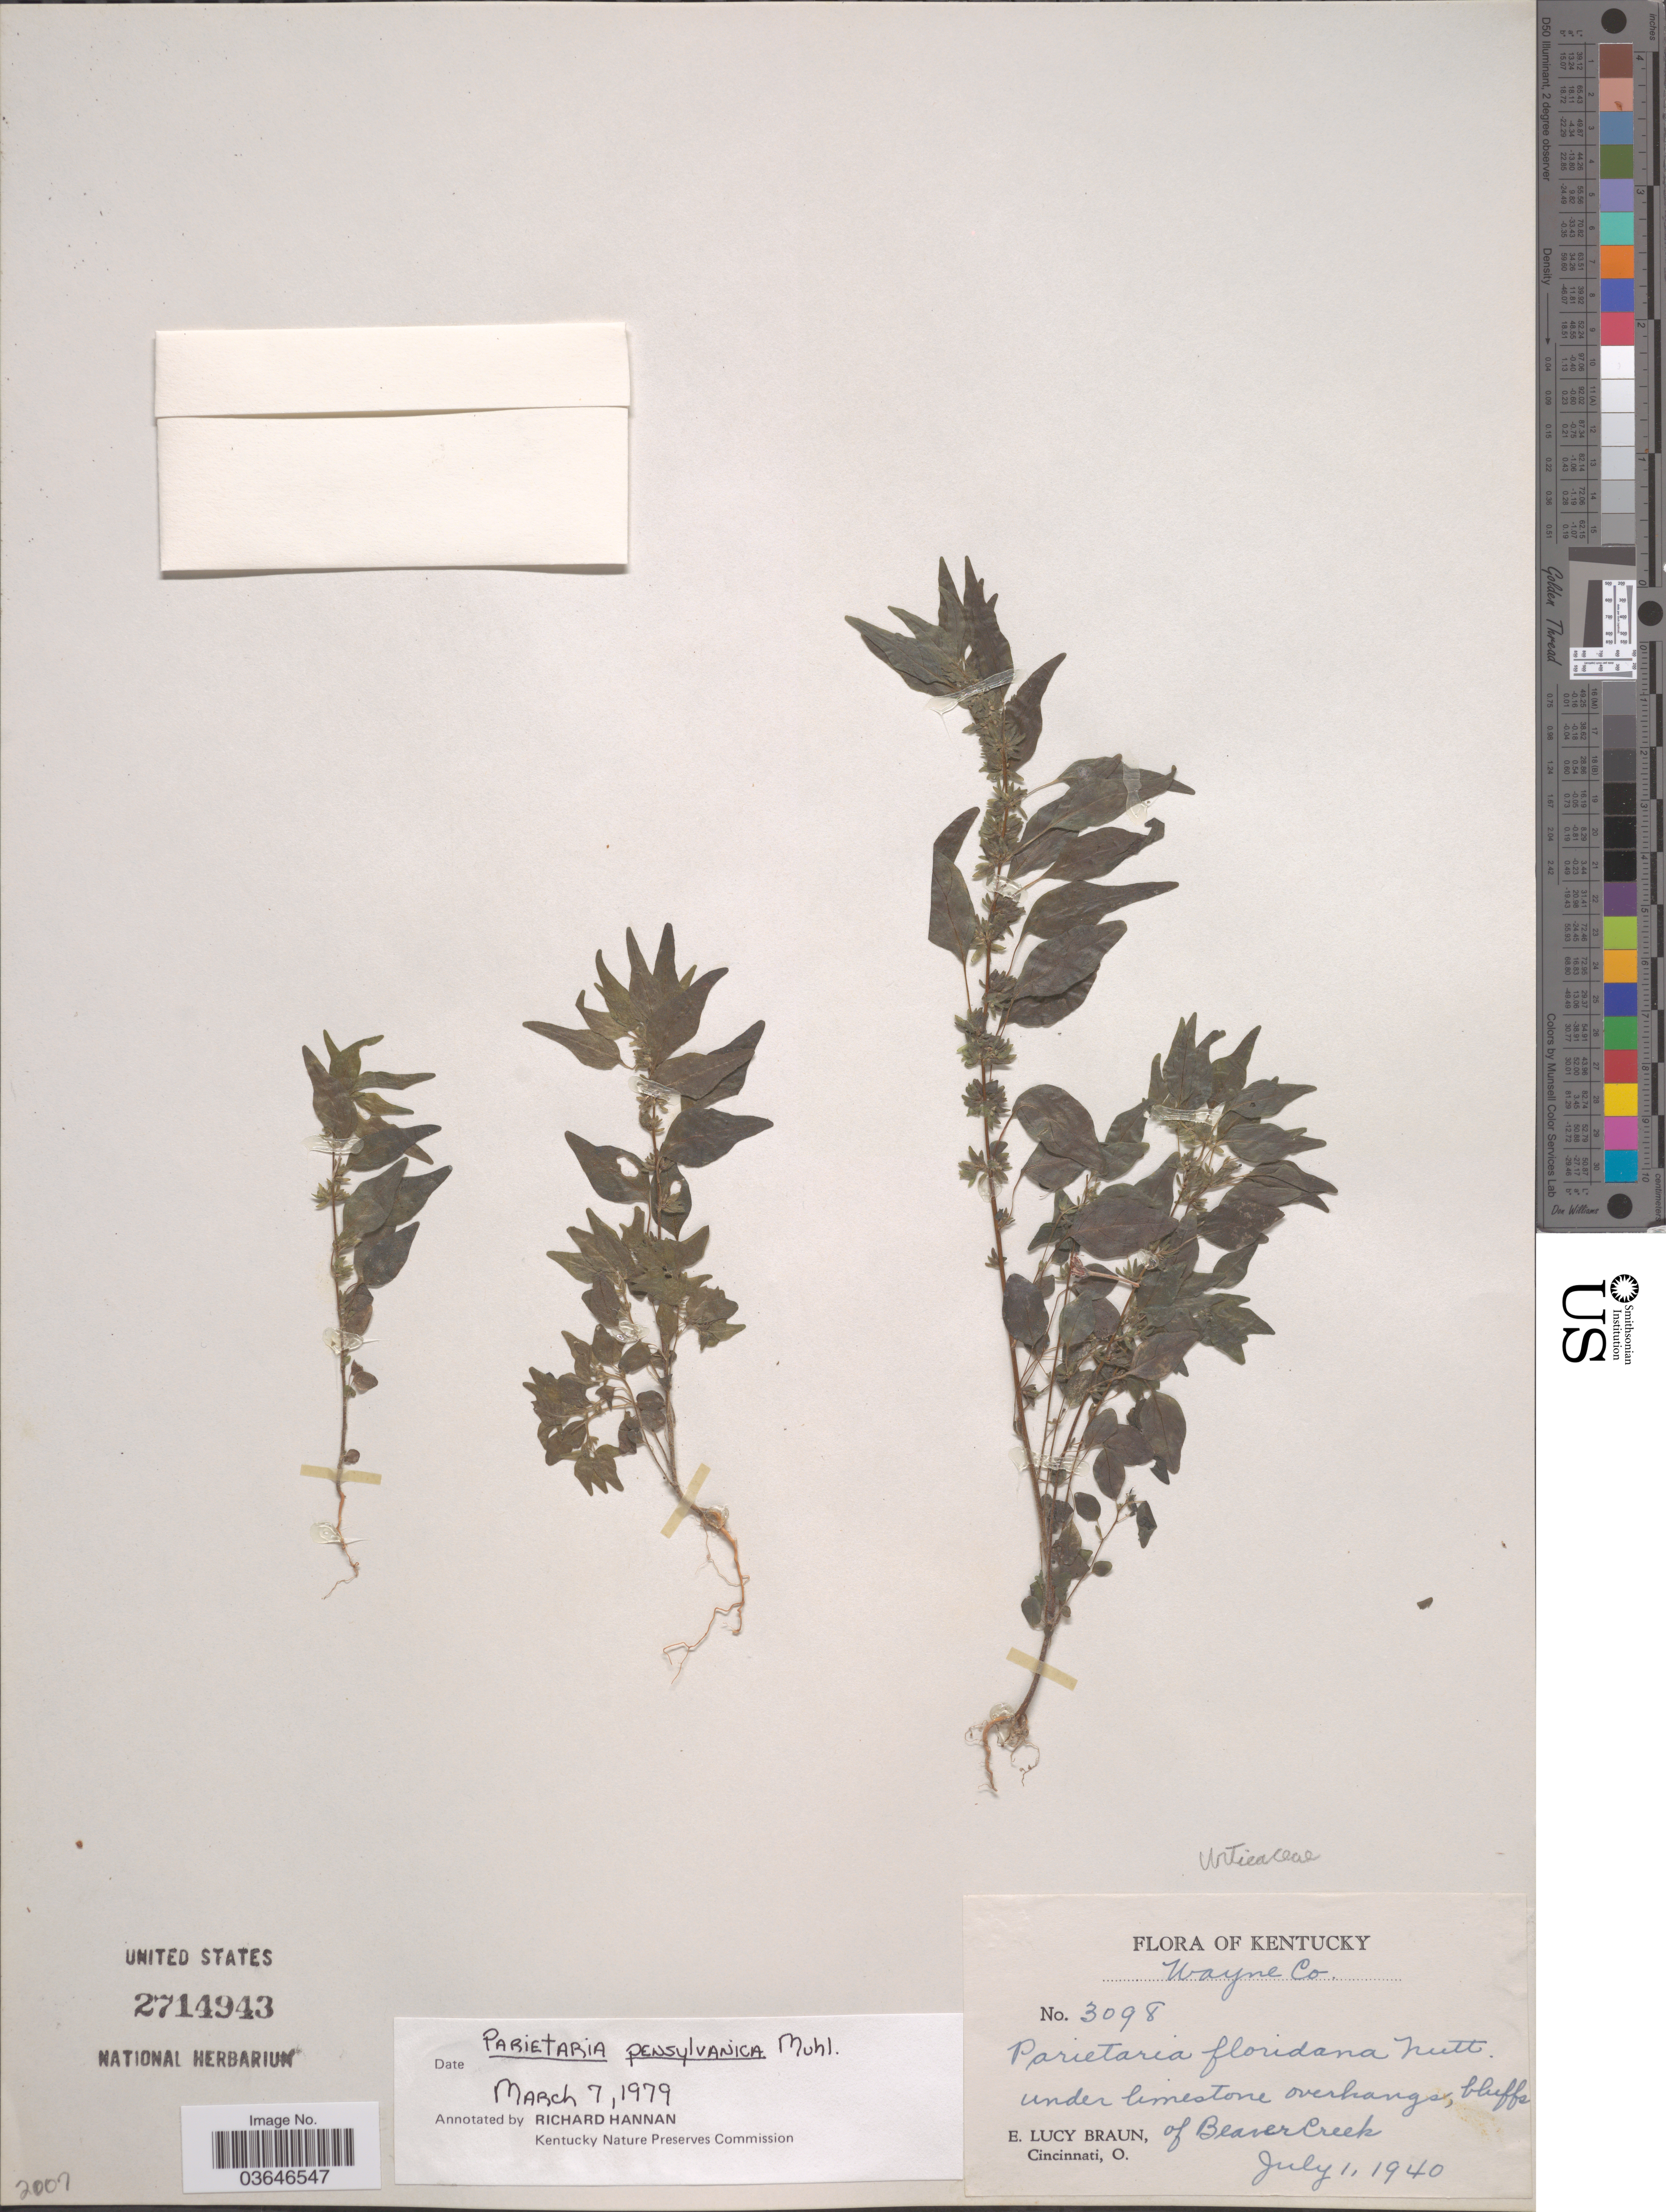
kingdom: Plantae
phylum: Tracheophyta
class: Magnoliopsida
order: Rosales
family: Urticaceae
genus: Parietaria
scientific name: Parietaria pensylvanica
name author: Muhl. ex Willd.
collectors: E. L. Braun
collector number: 3098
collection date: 1940-07-01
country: United States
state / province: Kentucky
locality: Wayne Co. Under limestone overhangs, bluffs of Beaver Creek.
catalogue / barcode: US 2714943